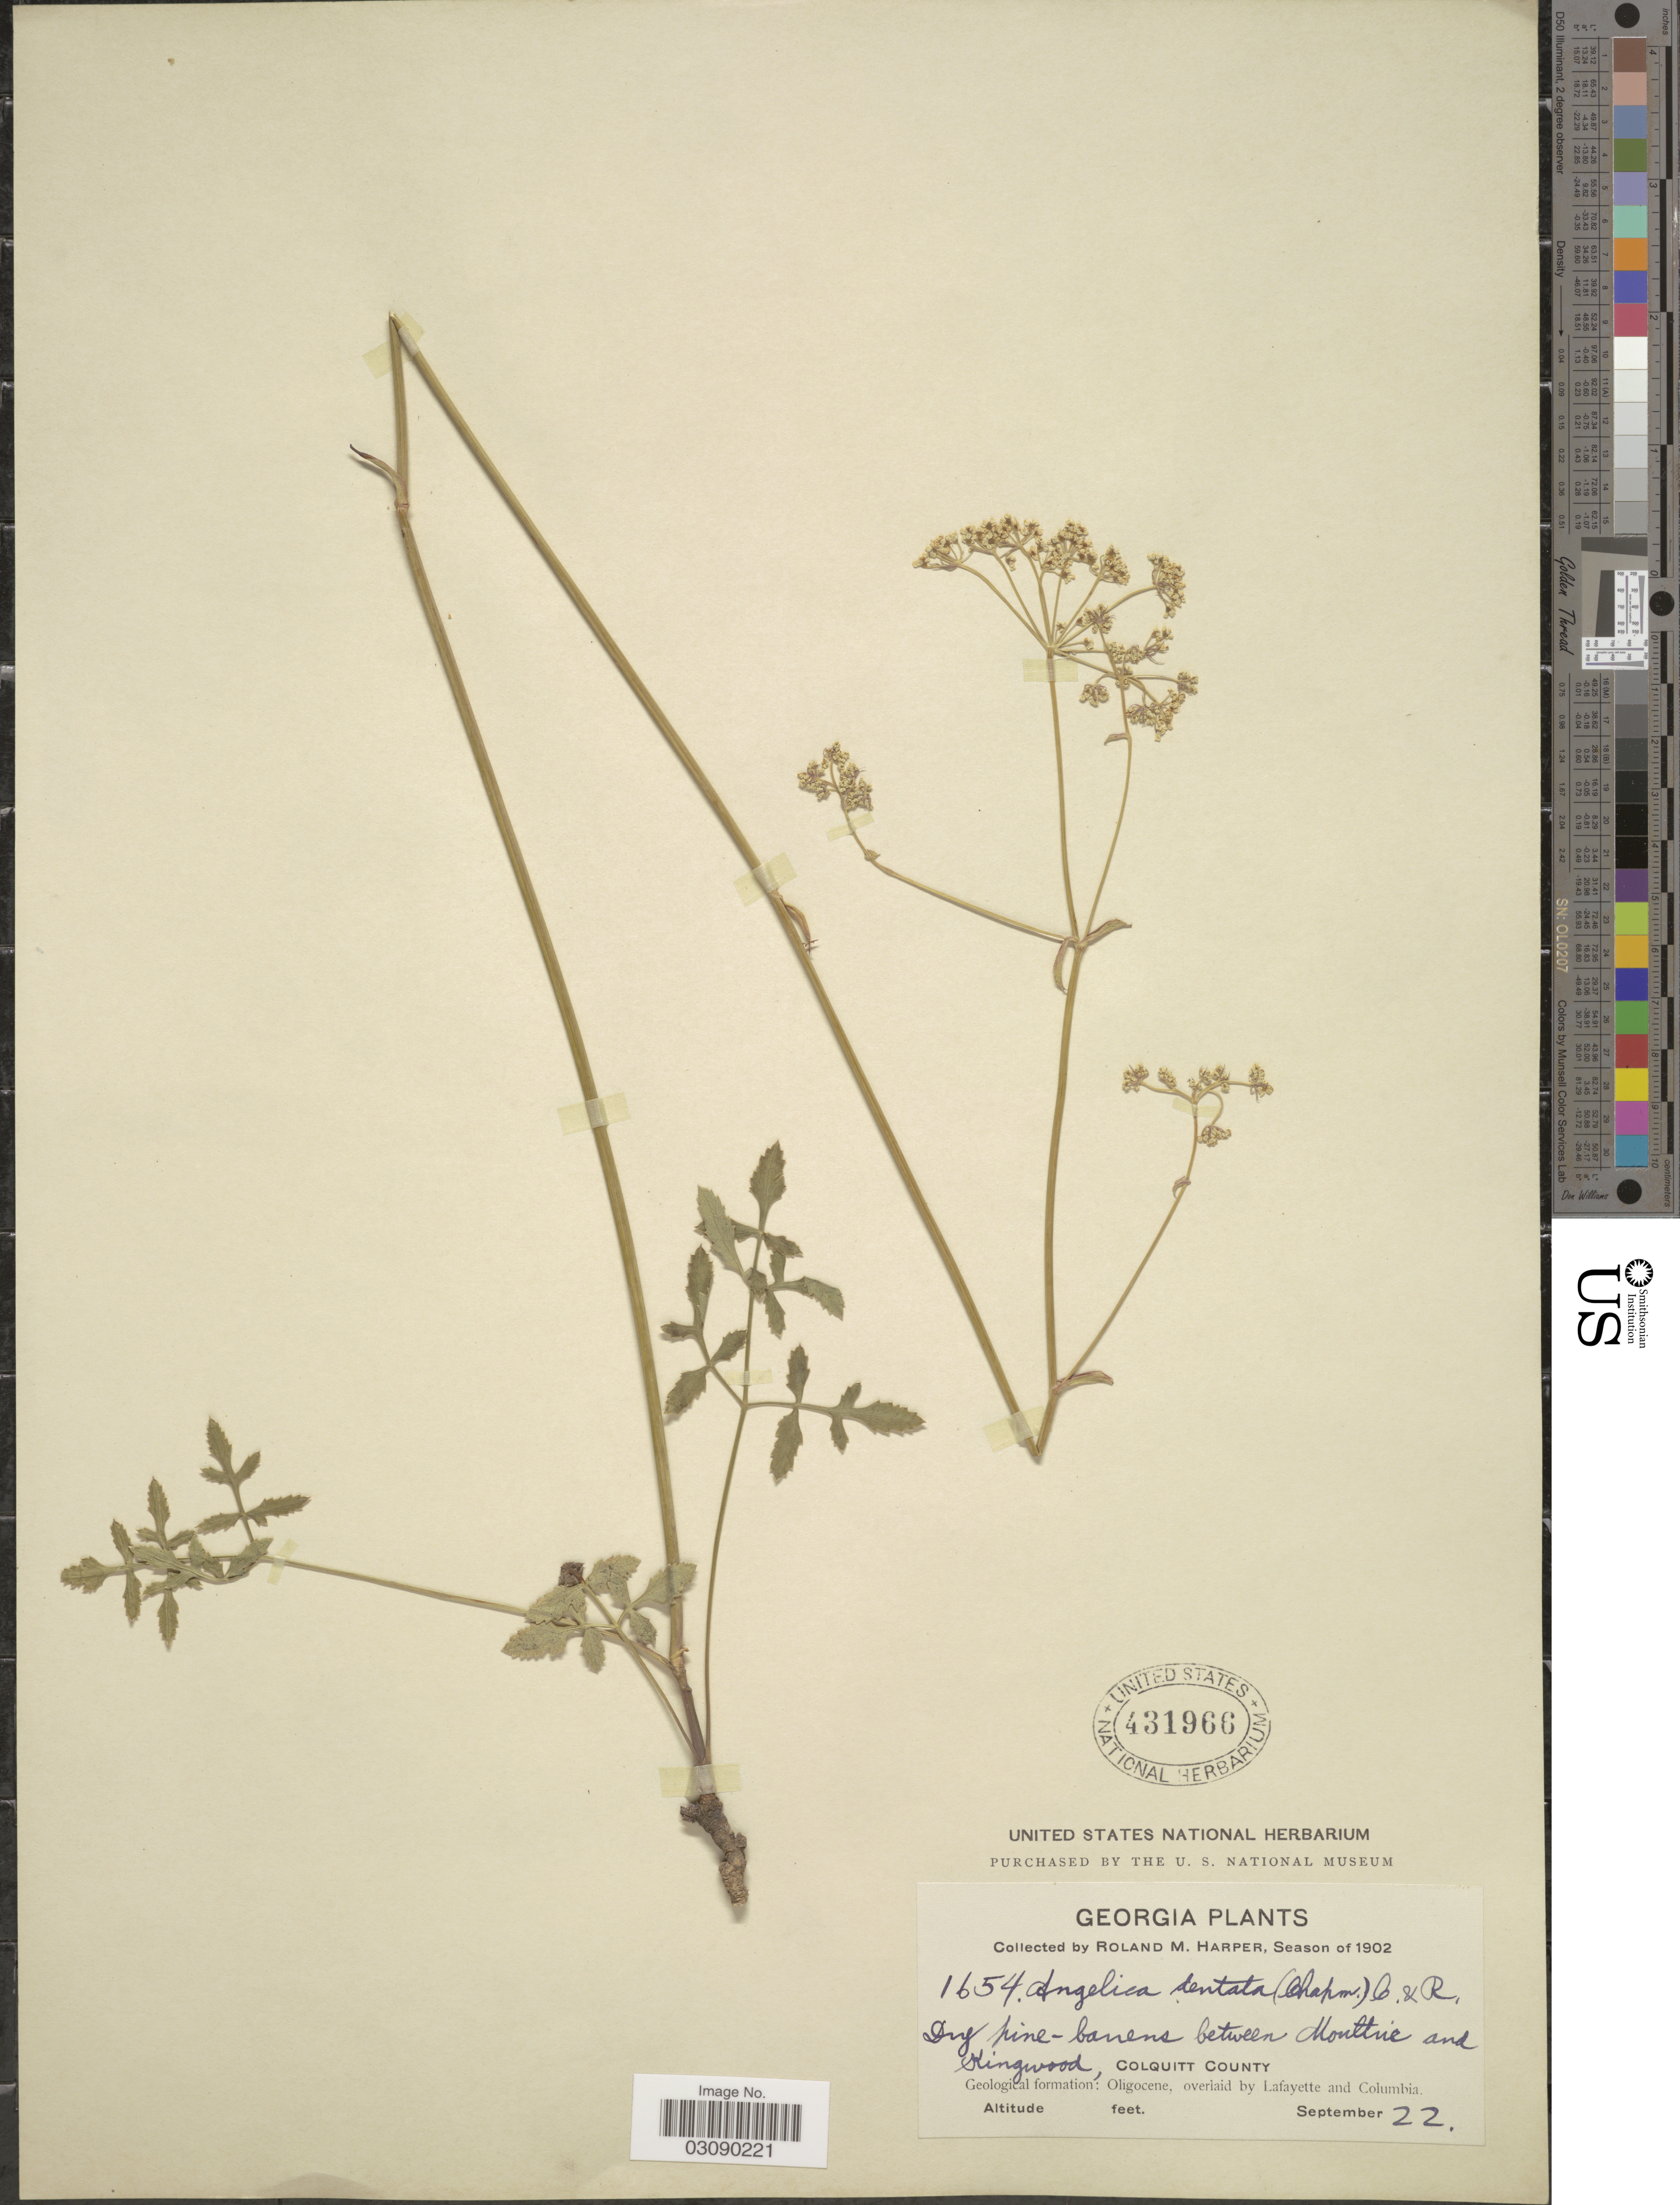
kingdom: Plantae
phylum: Tracheophyta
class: Magnoliopsida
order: Apiales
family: Apiaceae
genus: Angelica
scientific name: Angelica dentata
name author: (Chapm.) J.M. Coult. & Rose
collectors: R. M. Harper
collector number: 1654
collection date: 1902-09-22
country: United States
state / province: Georgia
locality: Between Moultine and Kingwood, Colquitt County. Geological formation: Oligocene, overlaid by Lafayette and Columbia.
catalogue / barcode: US 431966